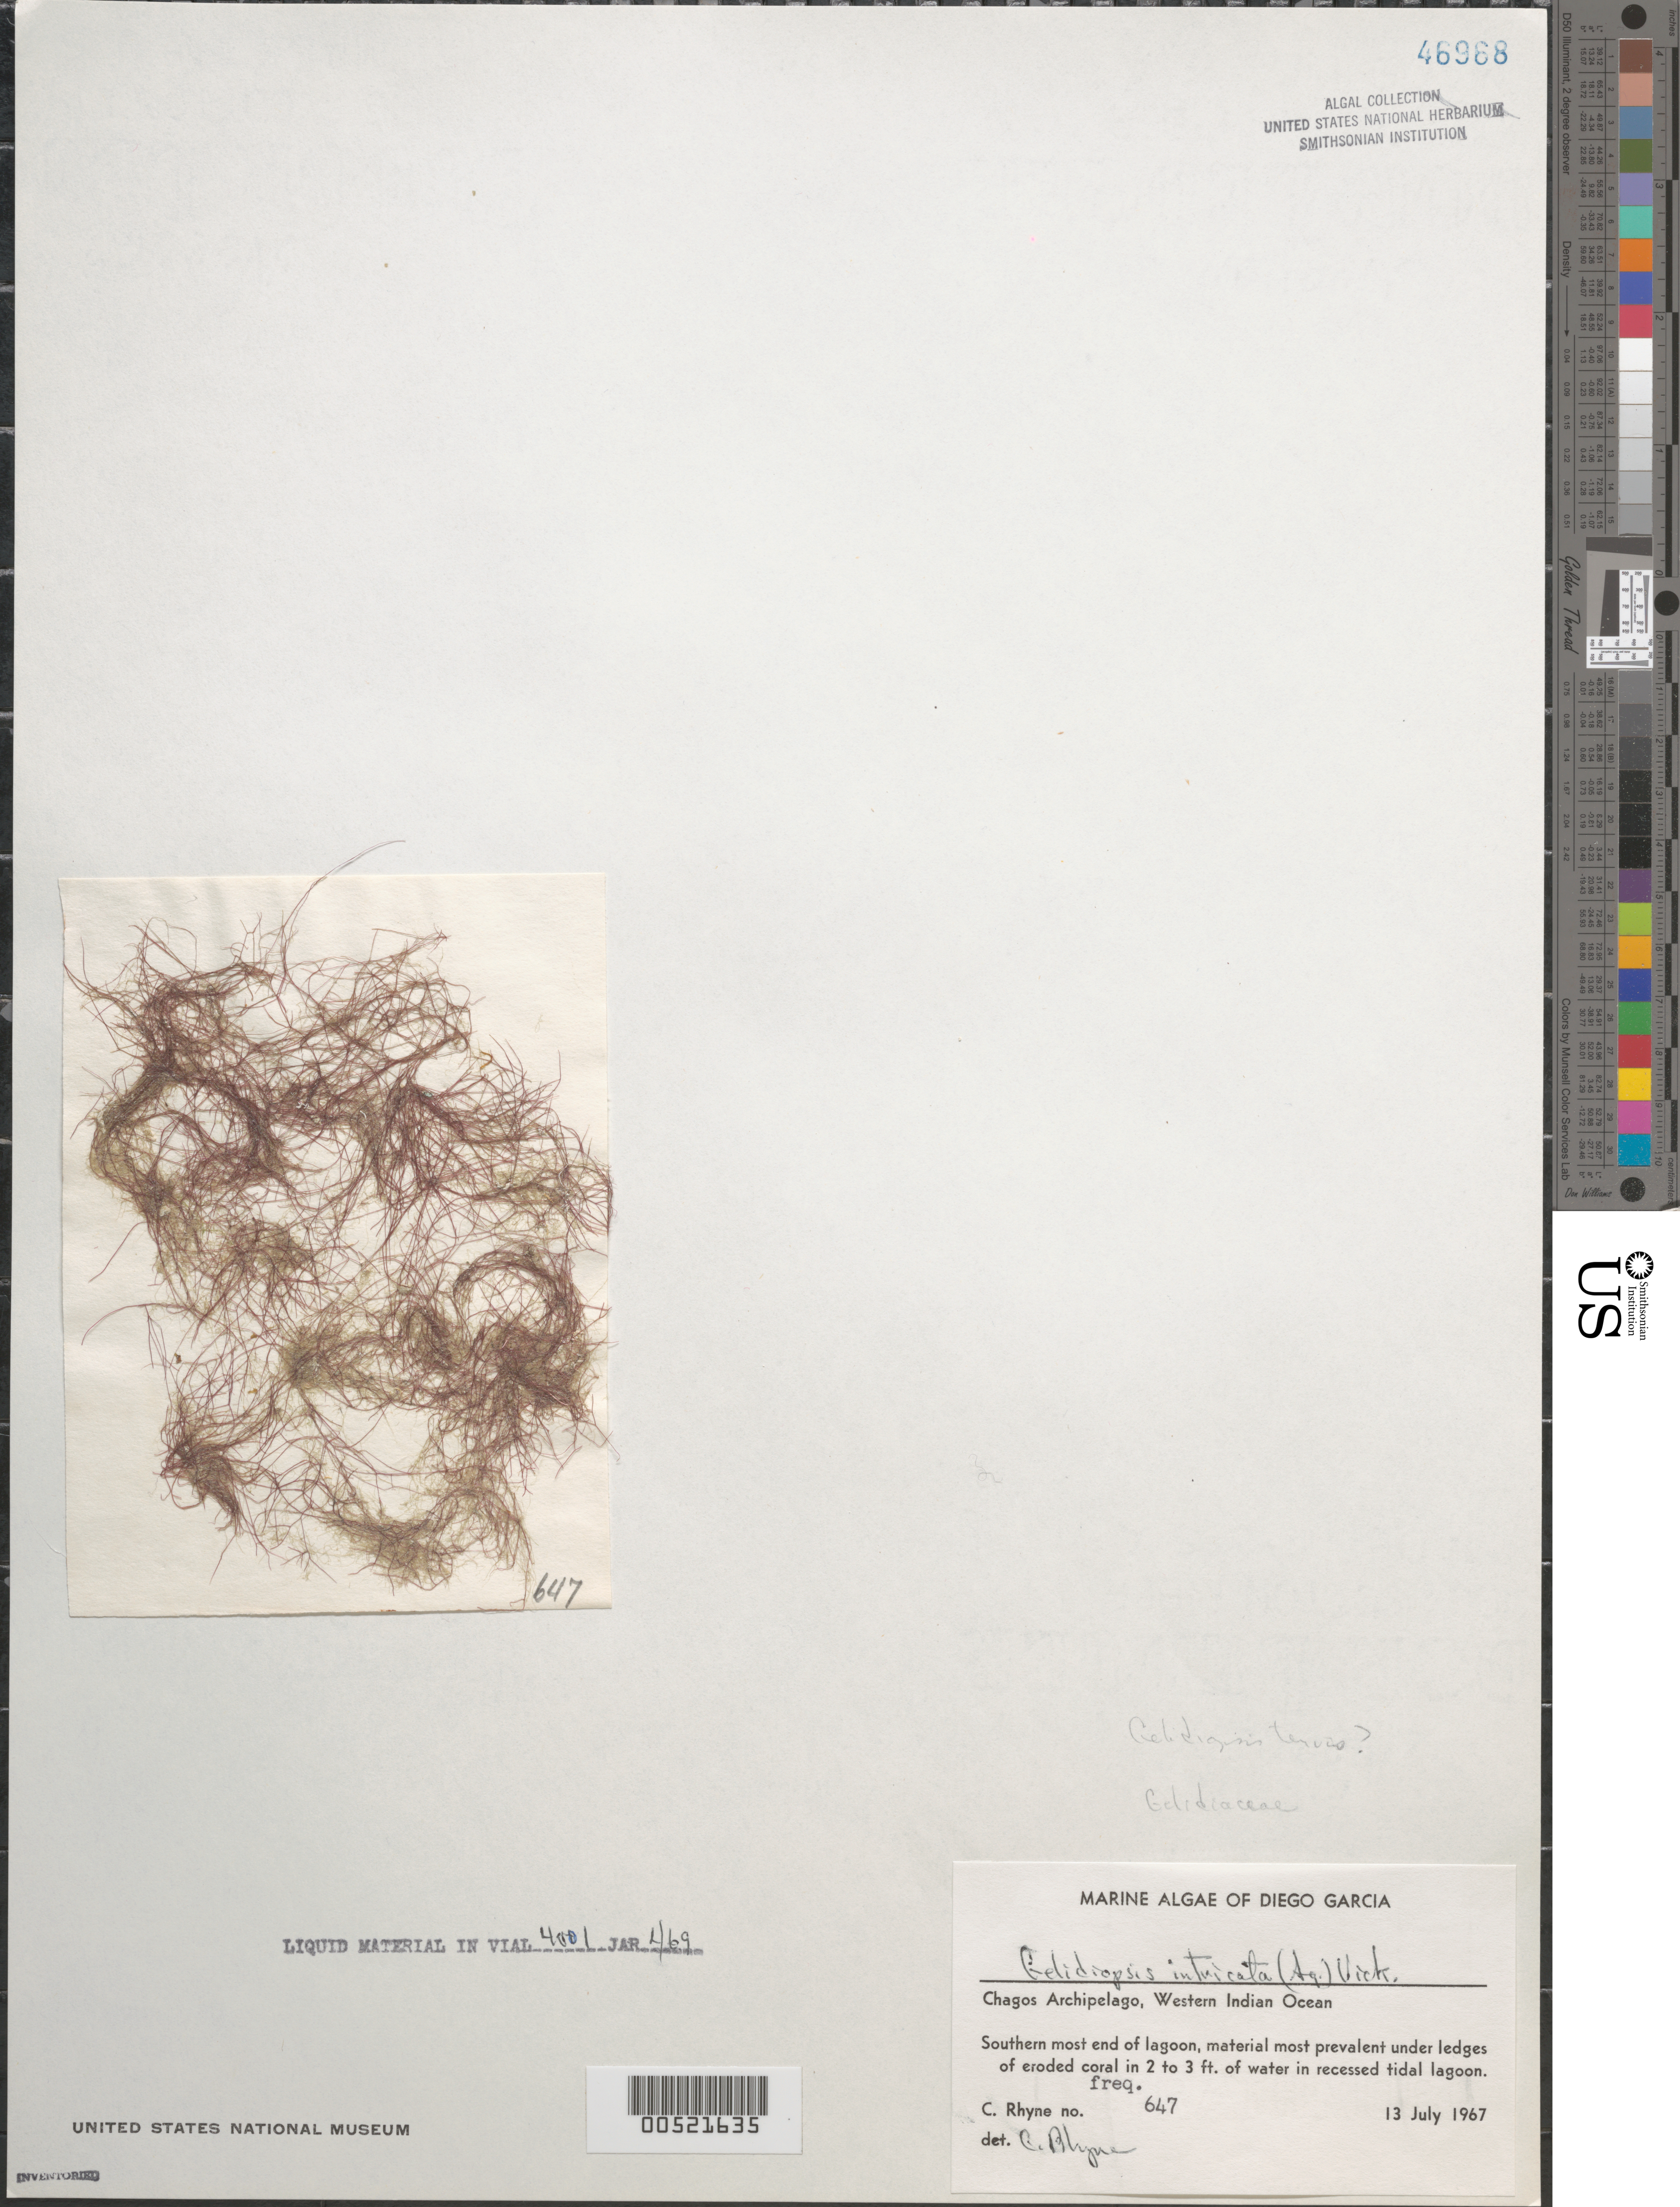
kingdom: Plantae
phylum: Rhodophyta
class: Florideophyceae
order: Rhodymeniales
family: Lomentariaceae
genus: Ceratodictyon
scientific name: Ceratodictyon intricatum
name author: (C. Agardh) R.E. Norris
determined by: Algae name updating Project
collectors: C. Rhyne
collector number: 647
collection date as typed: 13 Jul 1967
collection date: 1967-07-13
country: British Indian Ocean Territory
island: Diego Garcia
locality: South end of lagoon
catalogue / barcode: US 46968